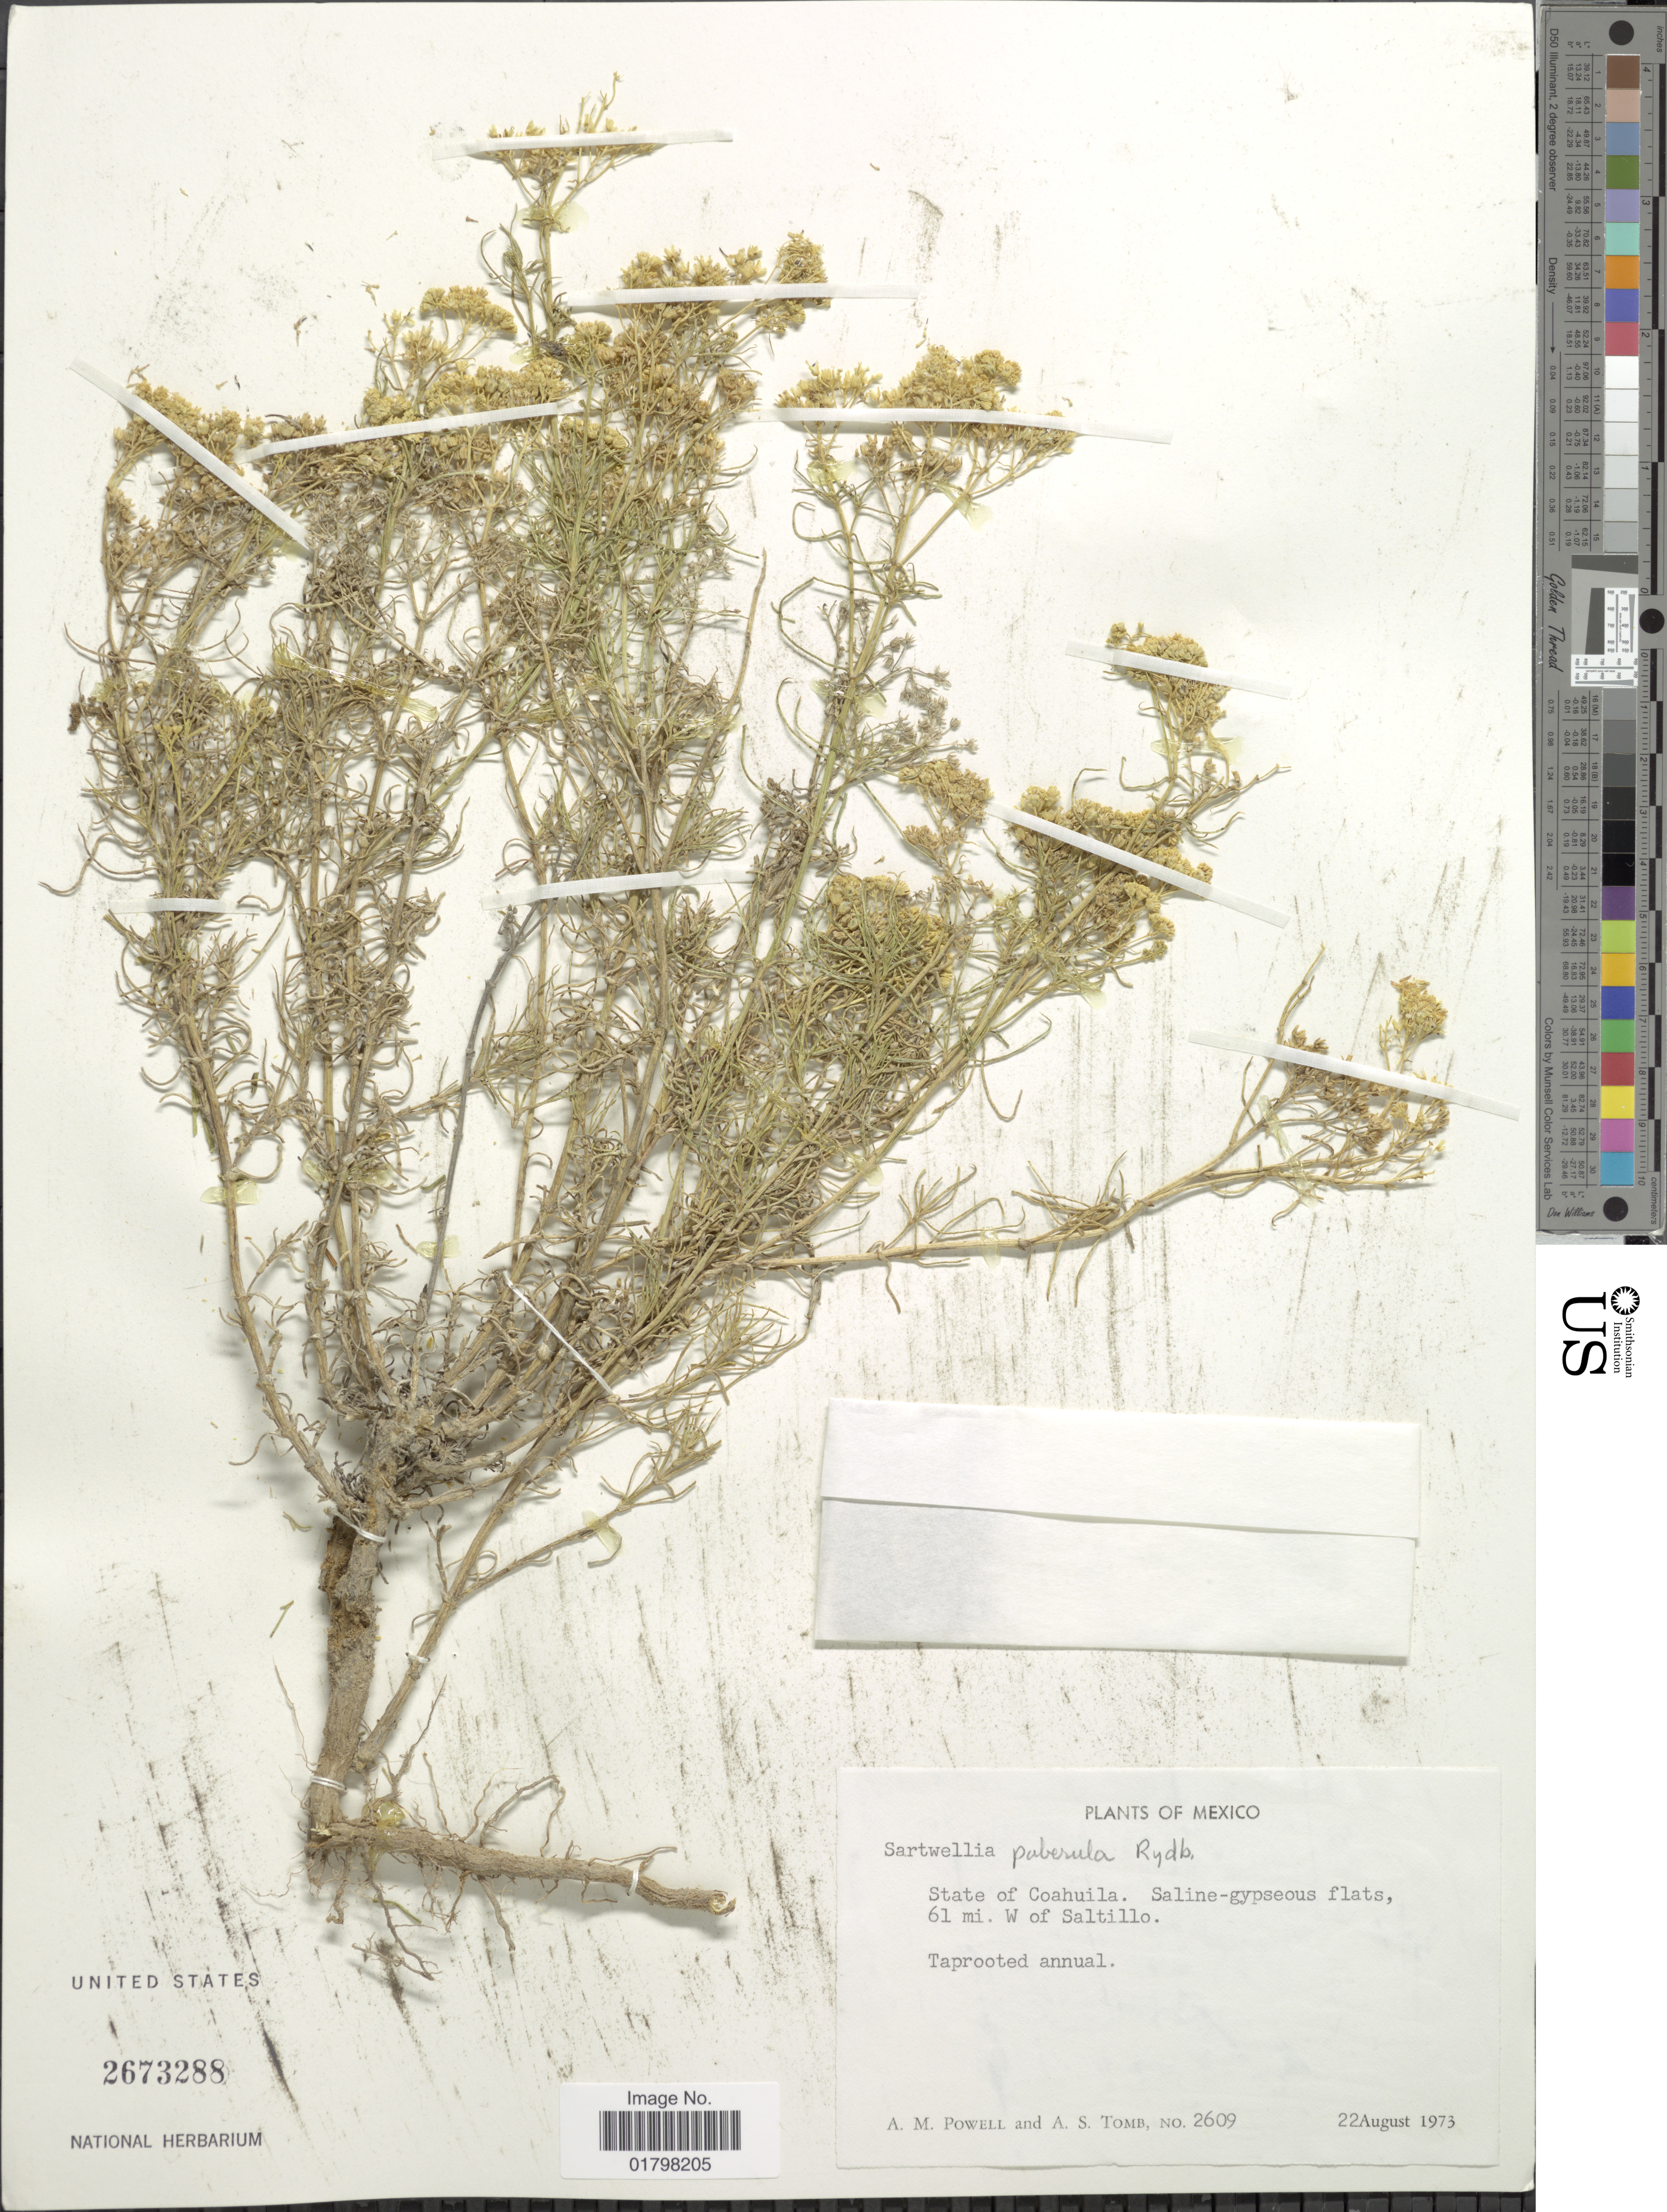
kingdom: Plantae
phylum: Tracheophyta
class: Magnoliopsida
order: Asterales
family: Asteraceae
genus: Sartwellia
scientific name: Sartwellia puberula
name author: Rydb.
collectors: A. M. Powell & A. Tomb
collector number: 2609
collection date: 1973-08-22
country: Mexico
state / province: Coahuila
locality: State of Coahuila. Saline-gypseous flats, 61 mi. W of Saltillo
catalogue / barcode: US 2673288